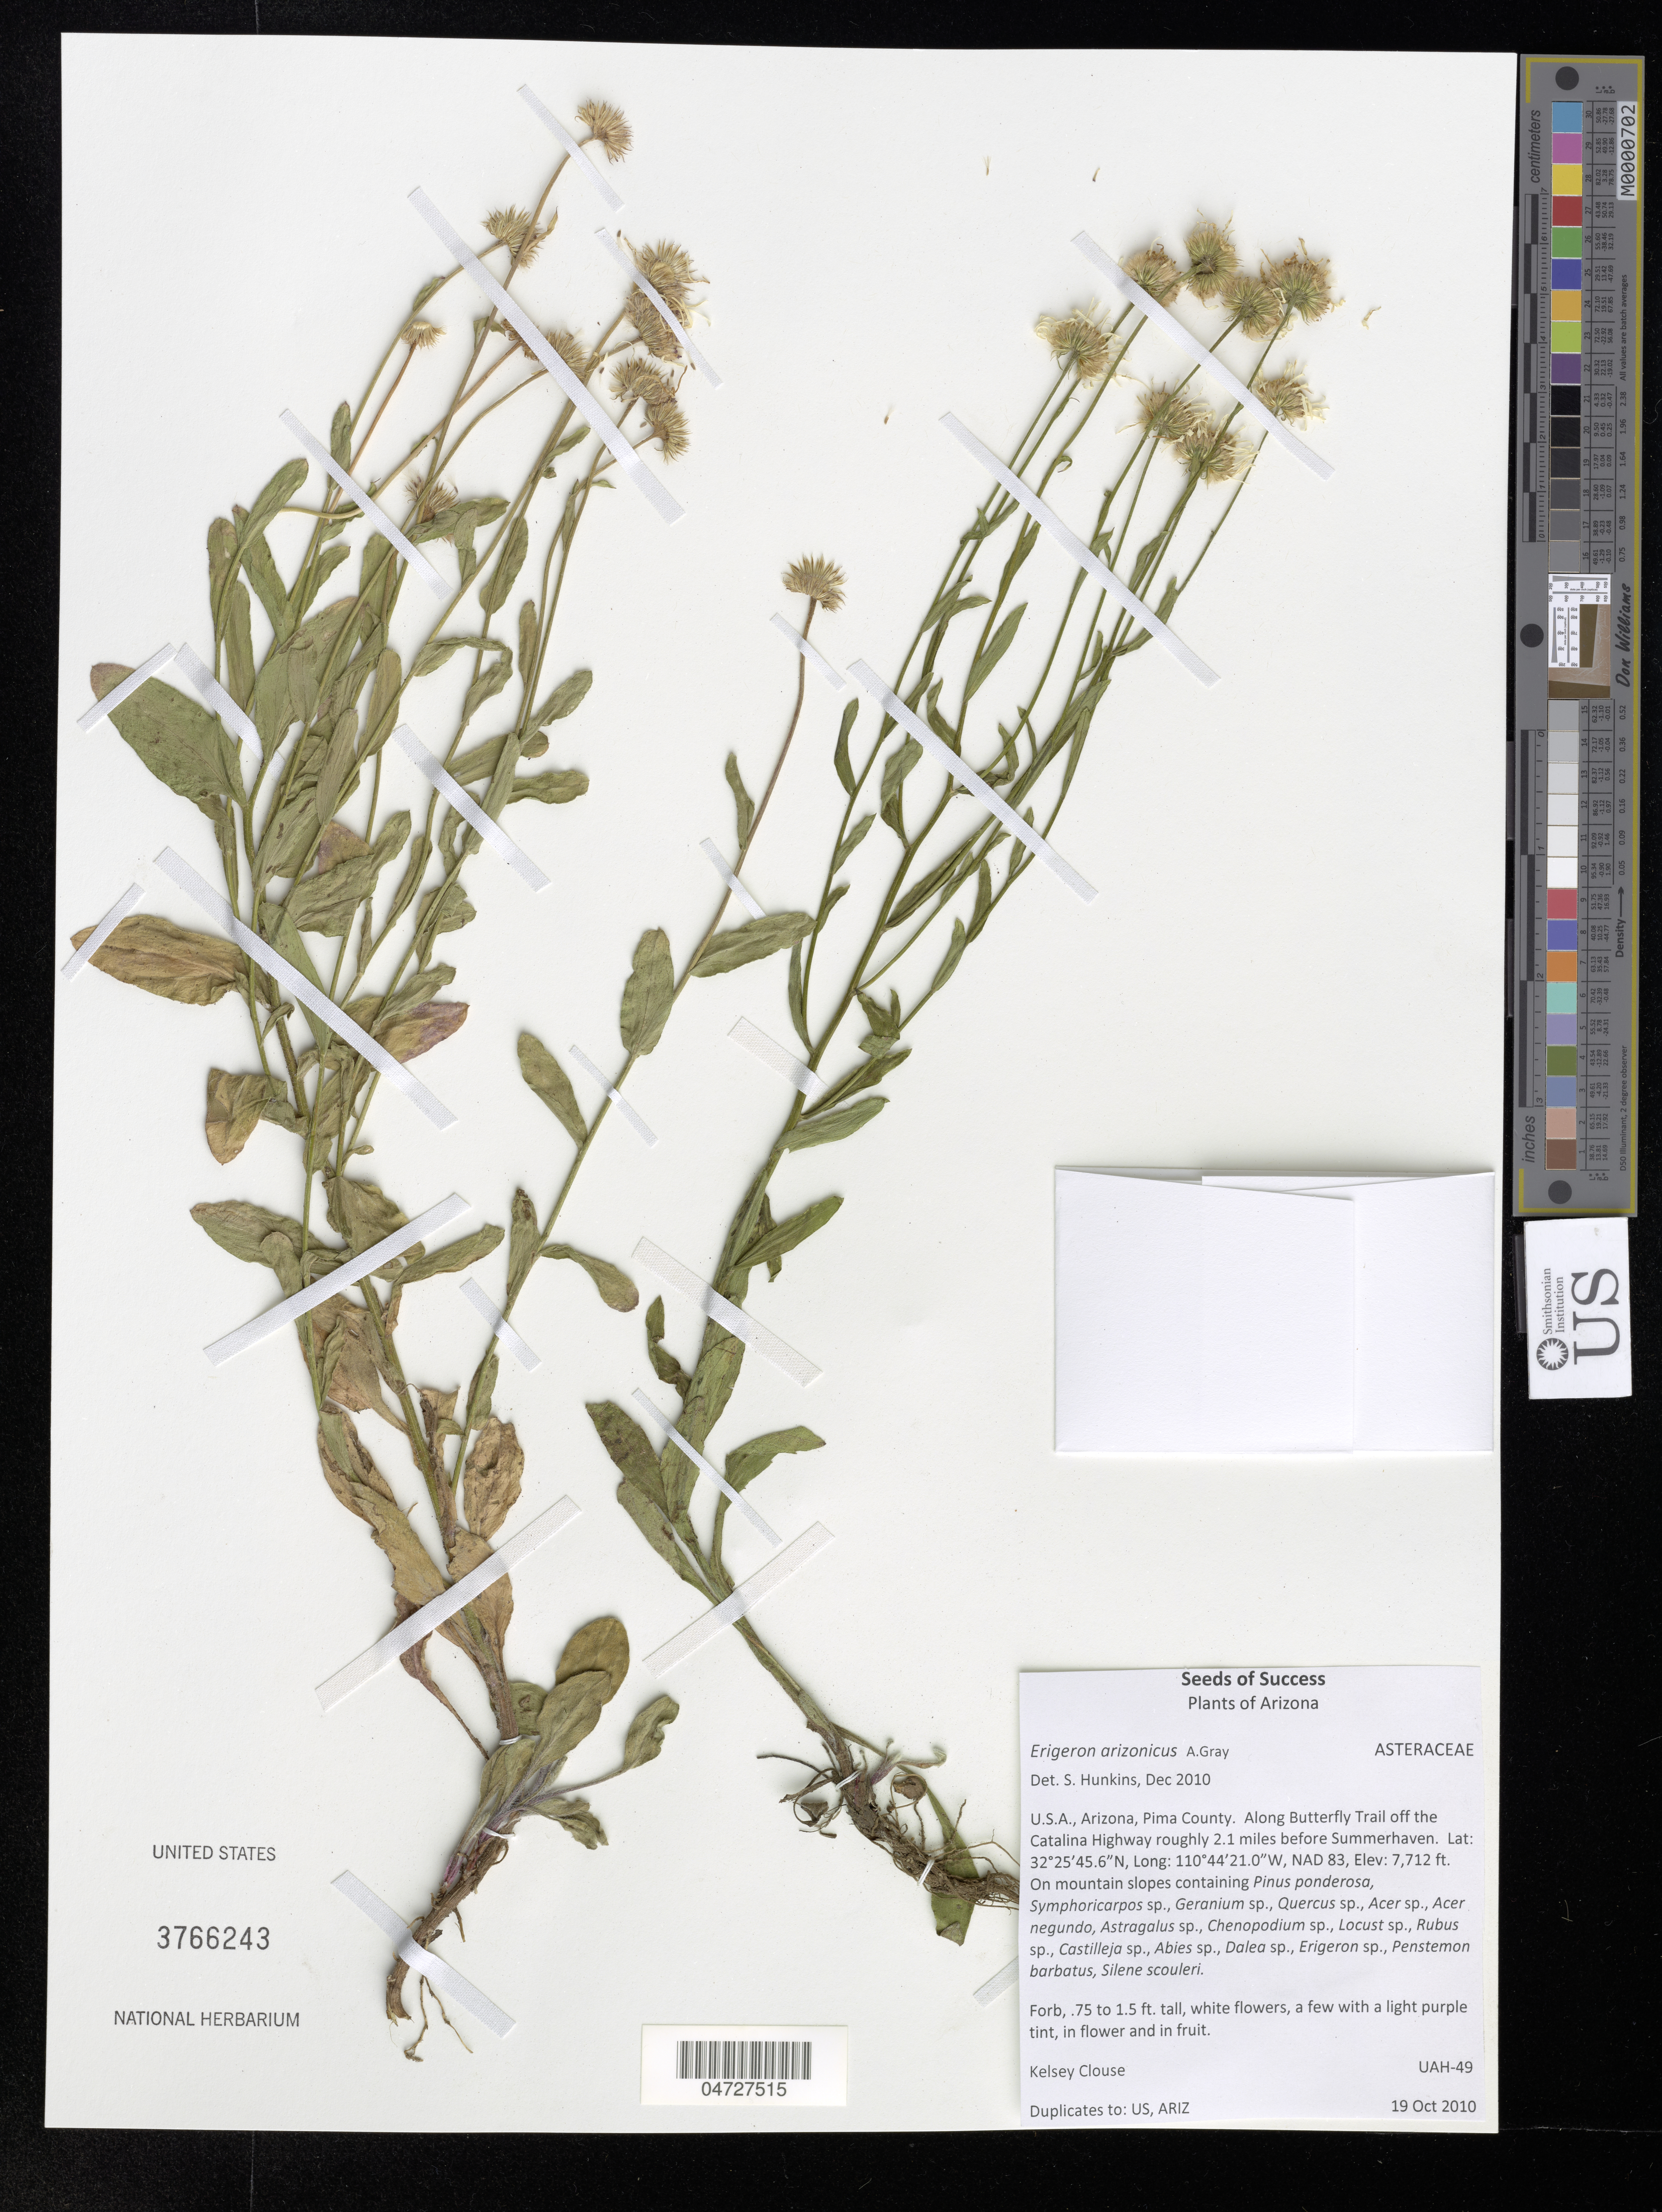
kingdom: Plantae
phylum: Tracheophyta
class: Magnoliopsida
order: Asterales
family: Asteraceae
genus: Erigeron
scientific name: Erigeron arizonicus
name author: A. Gray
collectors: K. Clouse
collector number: UAH-49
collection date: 2010-10-19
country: United States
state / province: Arizona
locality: Pima County. Along Butterfly Trail off the Catalina Highway roughly 2.1 miles before Summerhaven.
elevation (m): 2351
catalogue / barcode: US 3766243